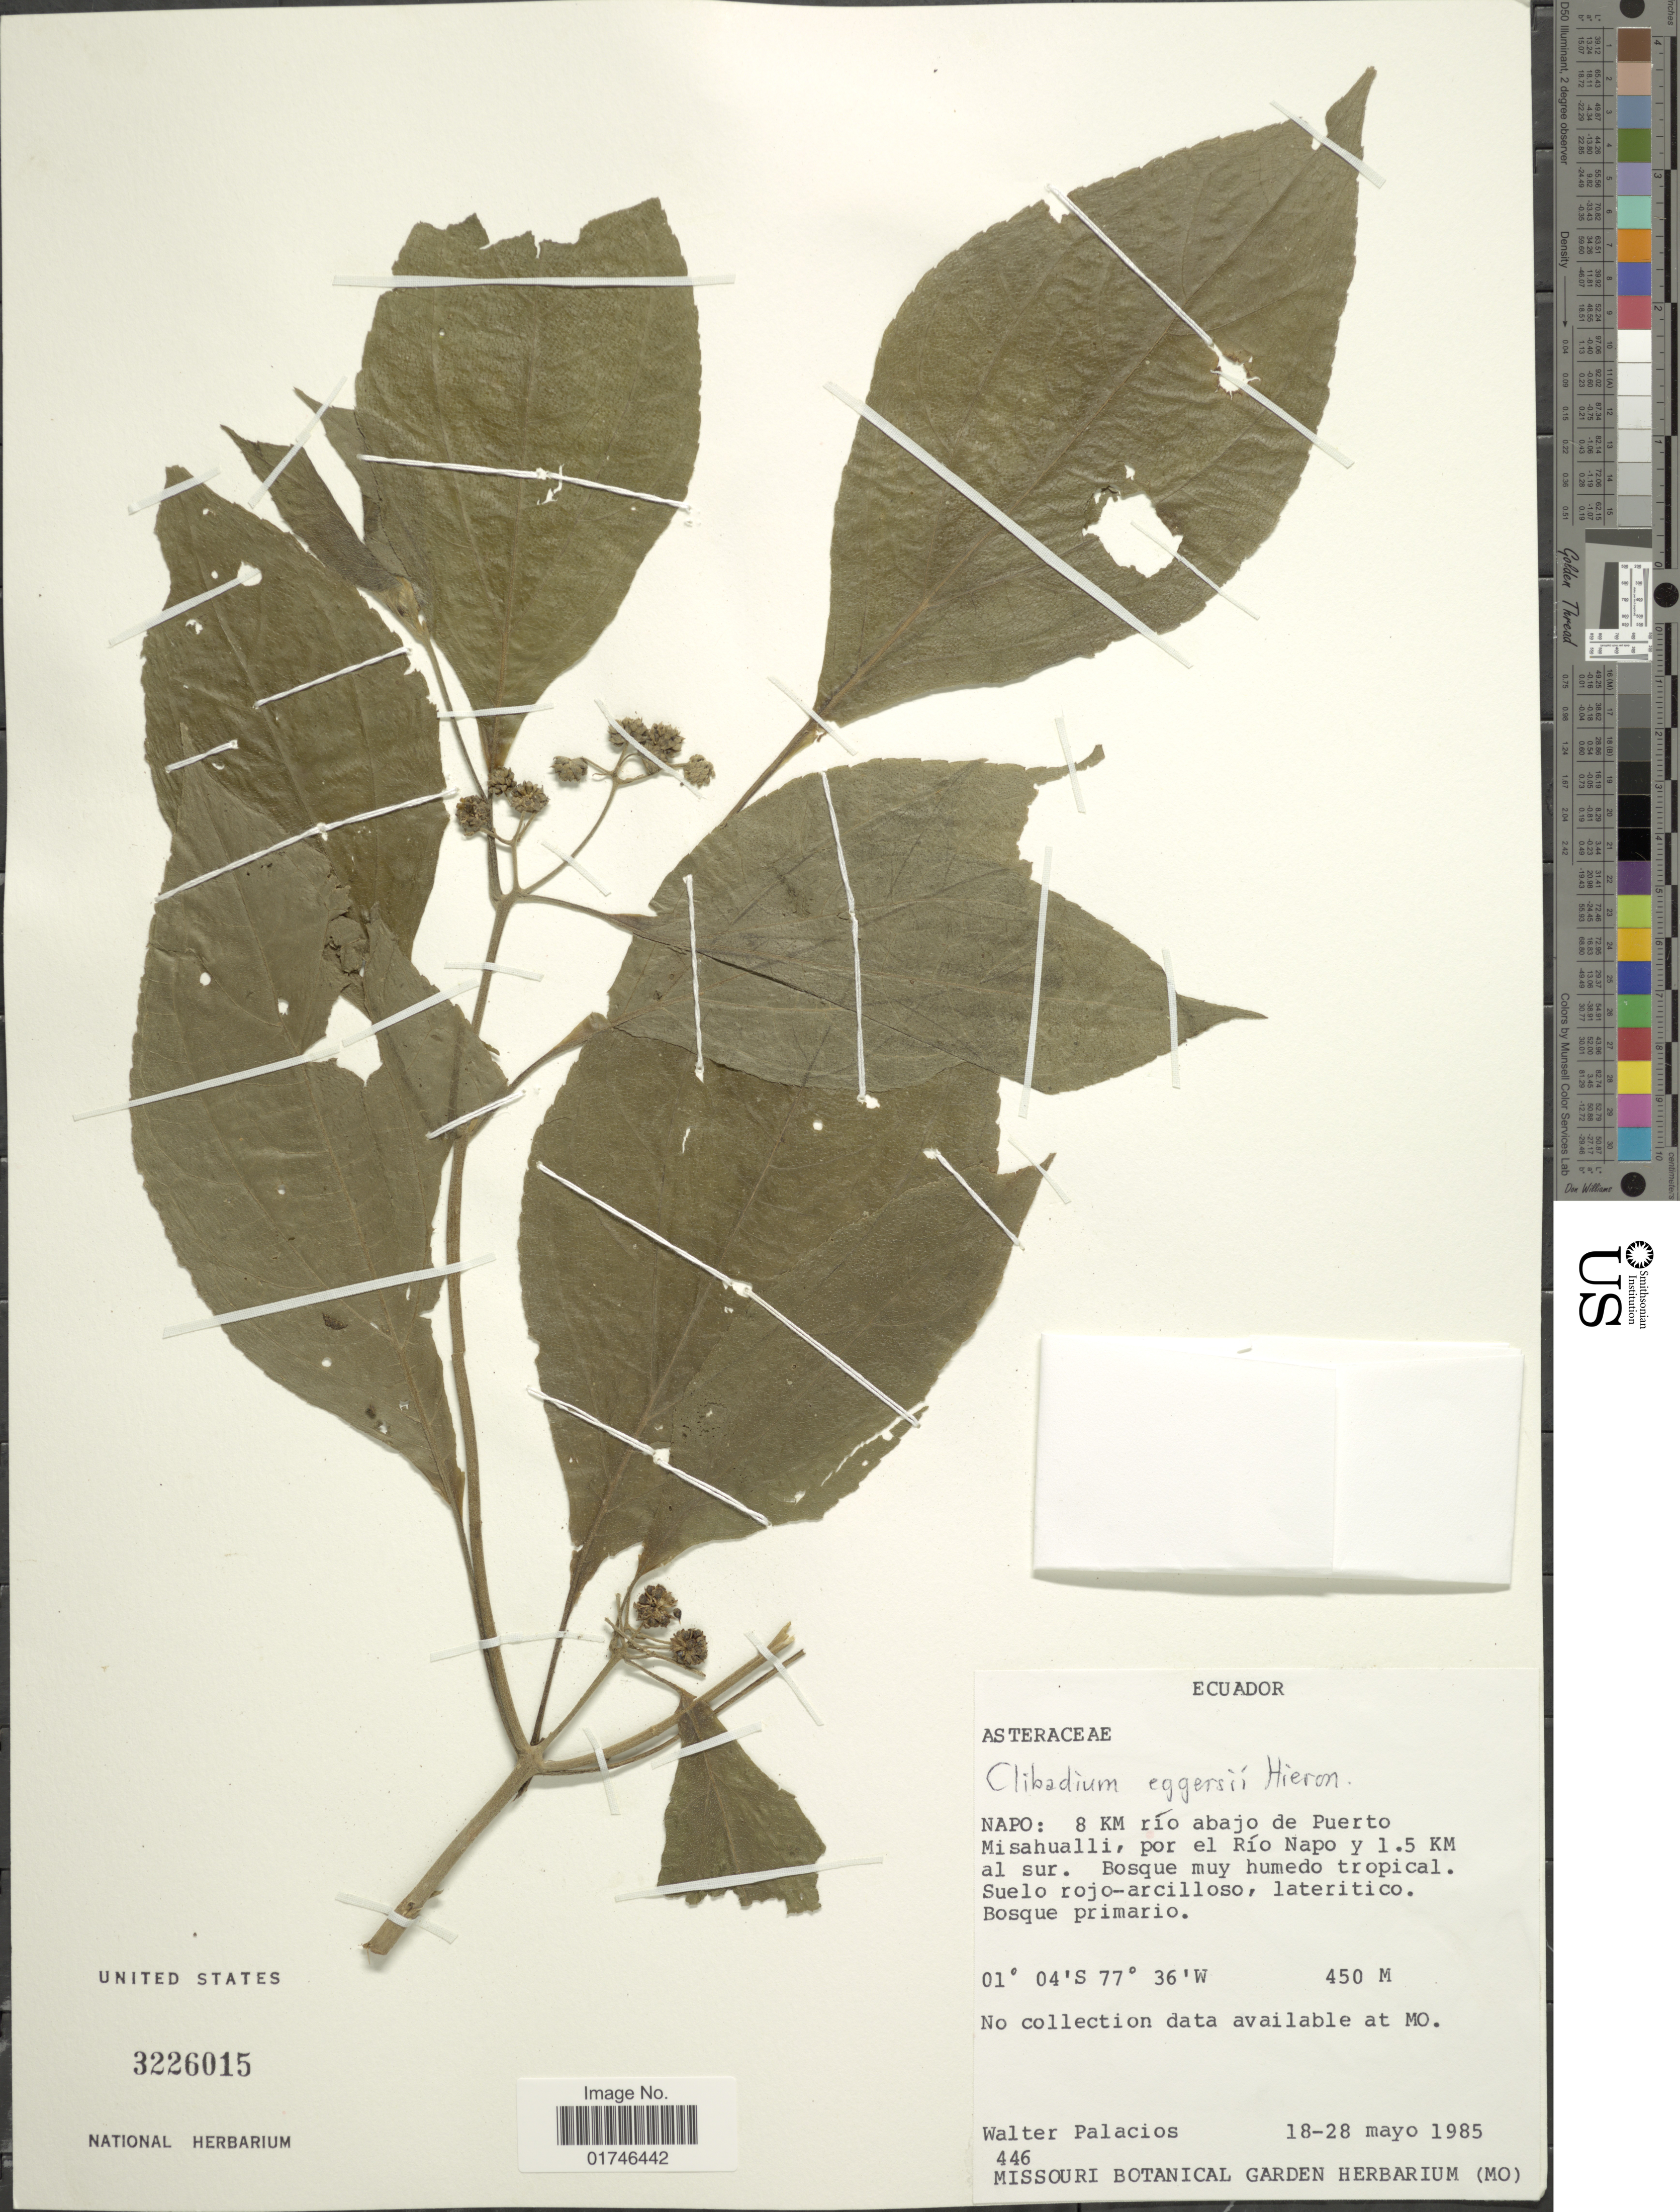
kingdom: Plantae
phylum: Tracheophyta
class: Magnoliopsida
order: Asterales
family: Asteraceae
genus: Clibadium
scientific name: Clibadium eggersii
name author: Hieron.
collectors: W. Palacios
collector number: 446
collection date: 1985-05-18/1985-05-28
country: Ecuador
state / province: Napo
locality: Napo: 8 km rio abjo de puerto Misahualli, por el Rio Napo y 1.5 Km al sur.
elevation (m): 450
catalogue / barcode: US 3226015